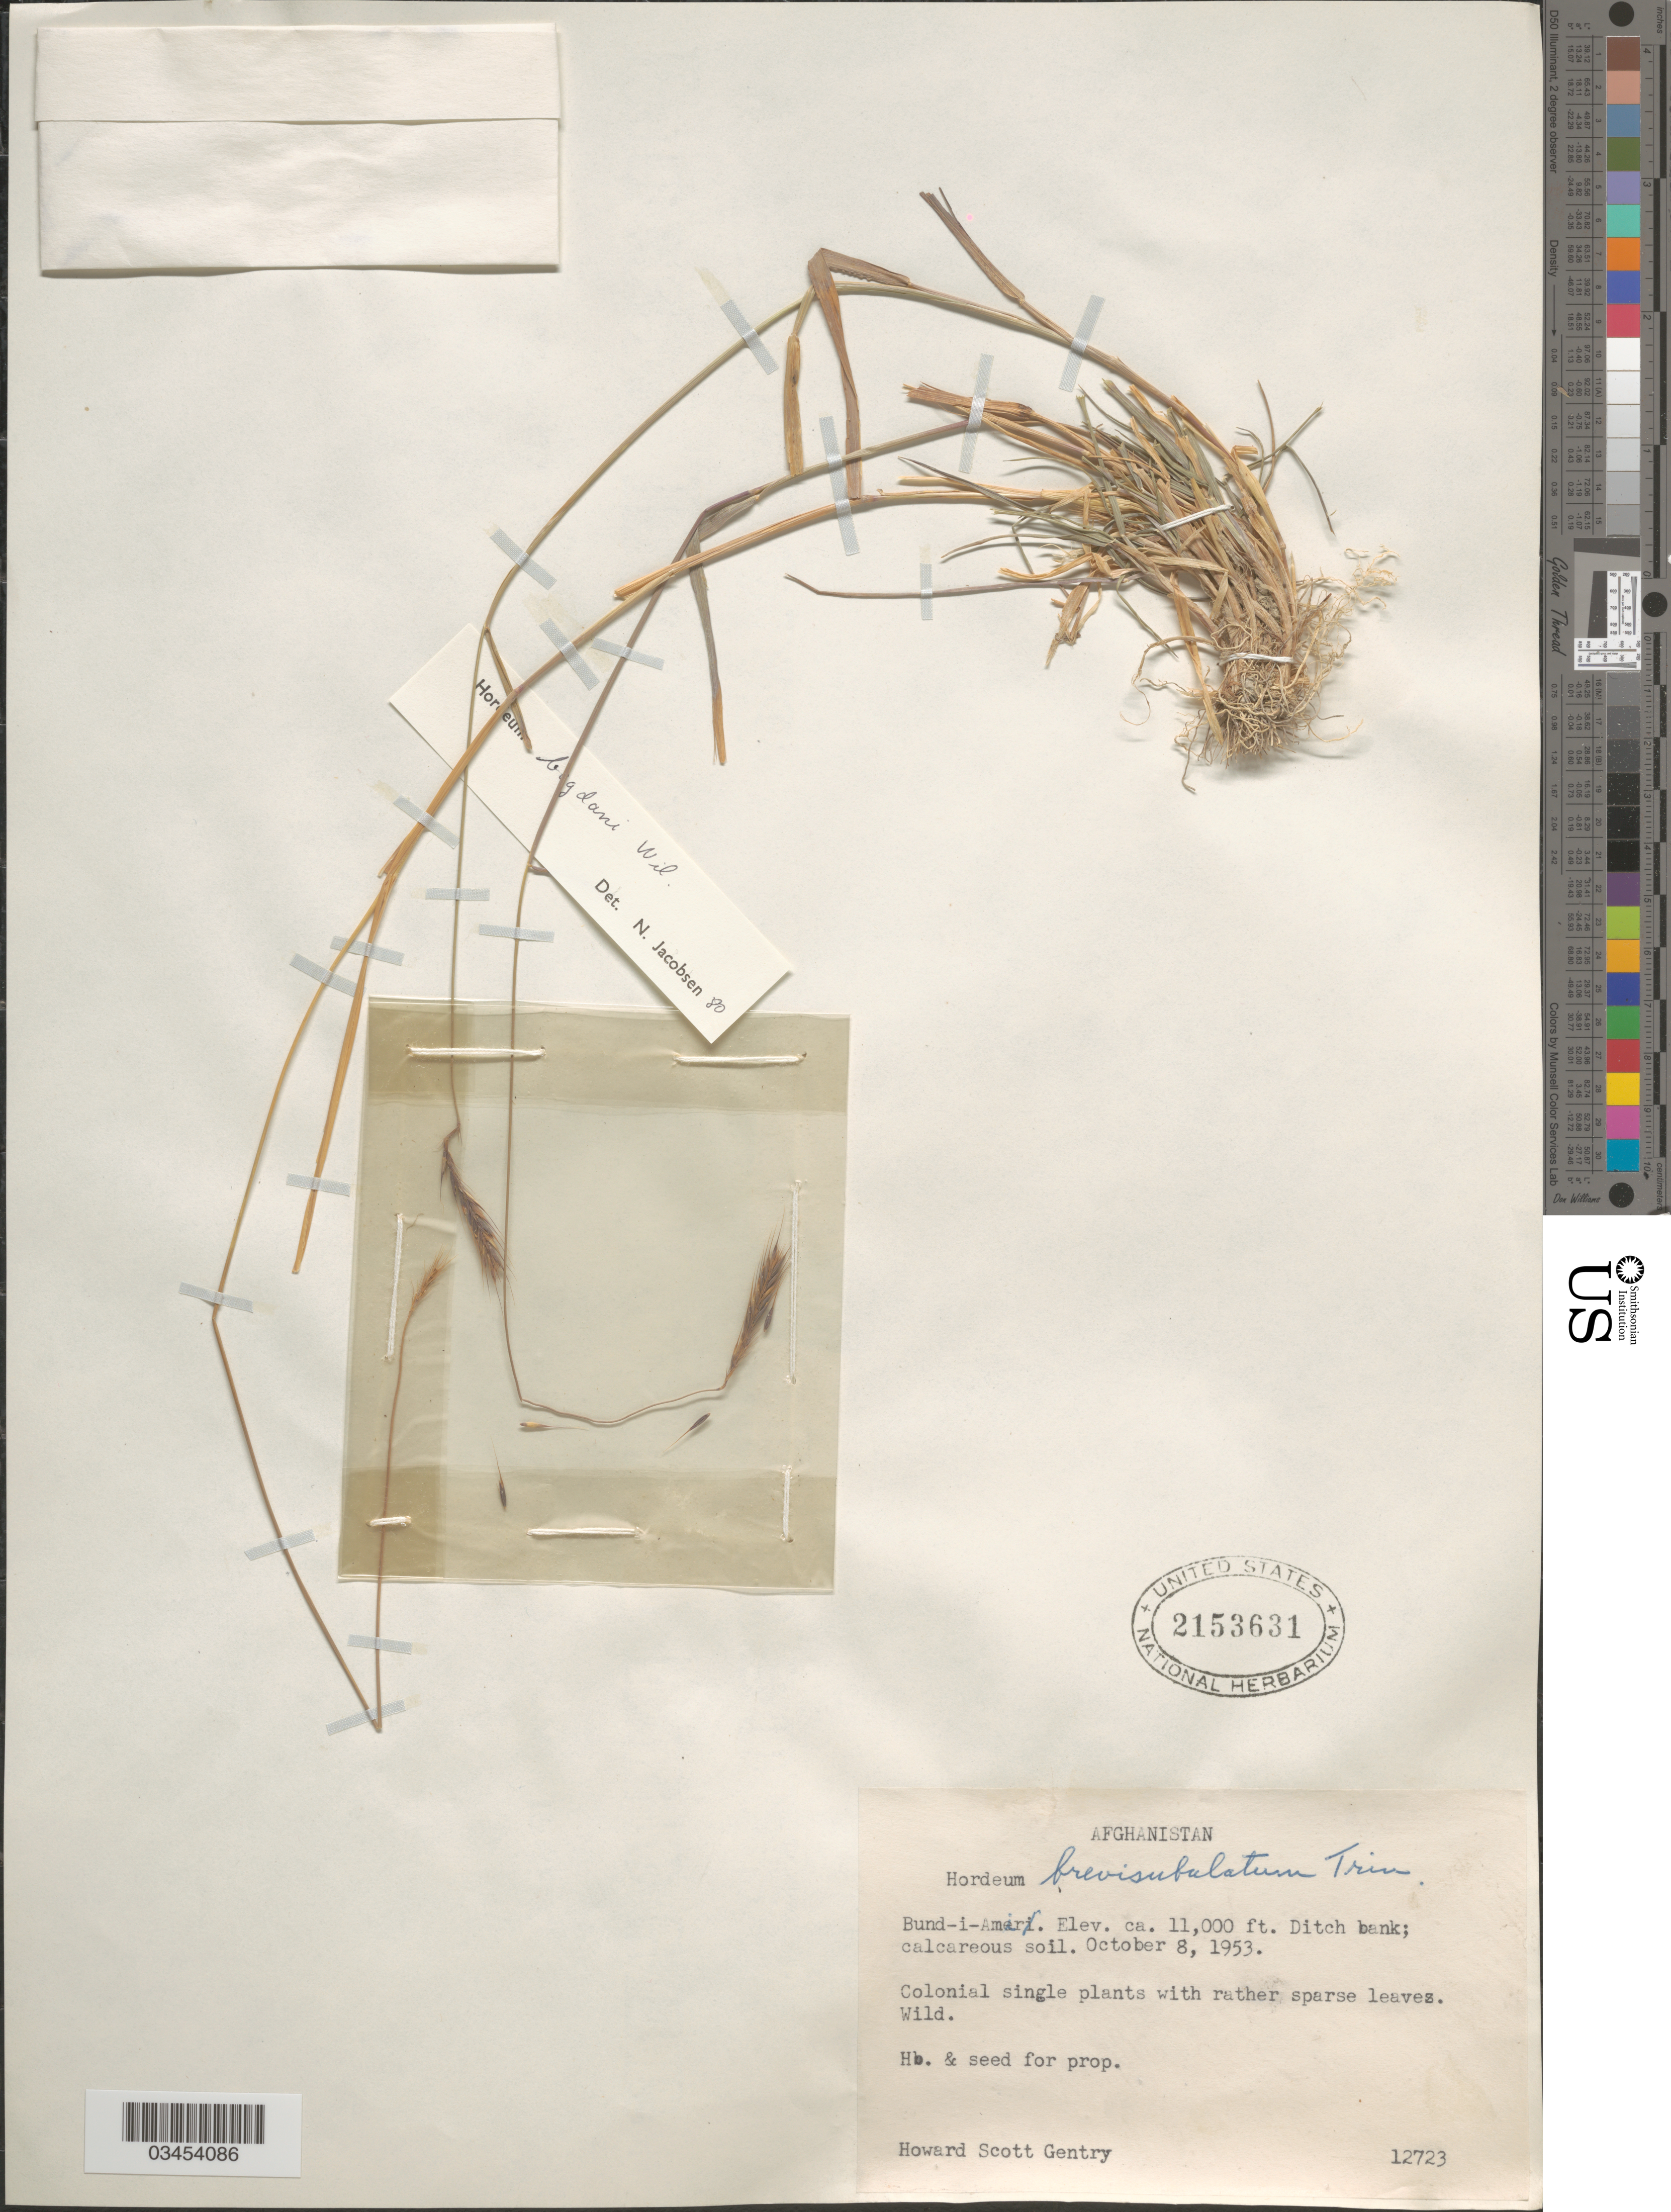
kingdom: Plantae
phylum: Tracheophyta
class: Liliopsida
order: Poales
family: Poaceae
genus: Hordeum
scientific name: Hordeum brevisubulatum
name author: (Trin.) Link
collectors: H. S. Gentry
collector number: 12723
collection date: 1953-10-08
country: Afghanistan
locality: Bund-i-Amir.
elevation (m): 3353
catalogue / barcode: US 2153631